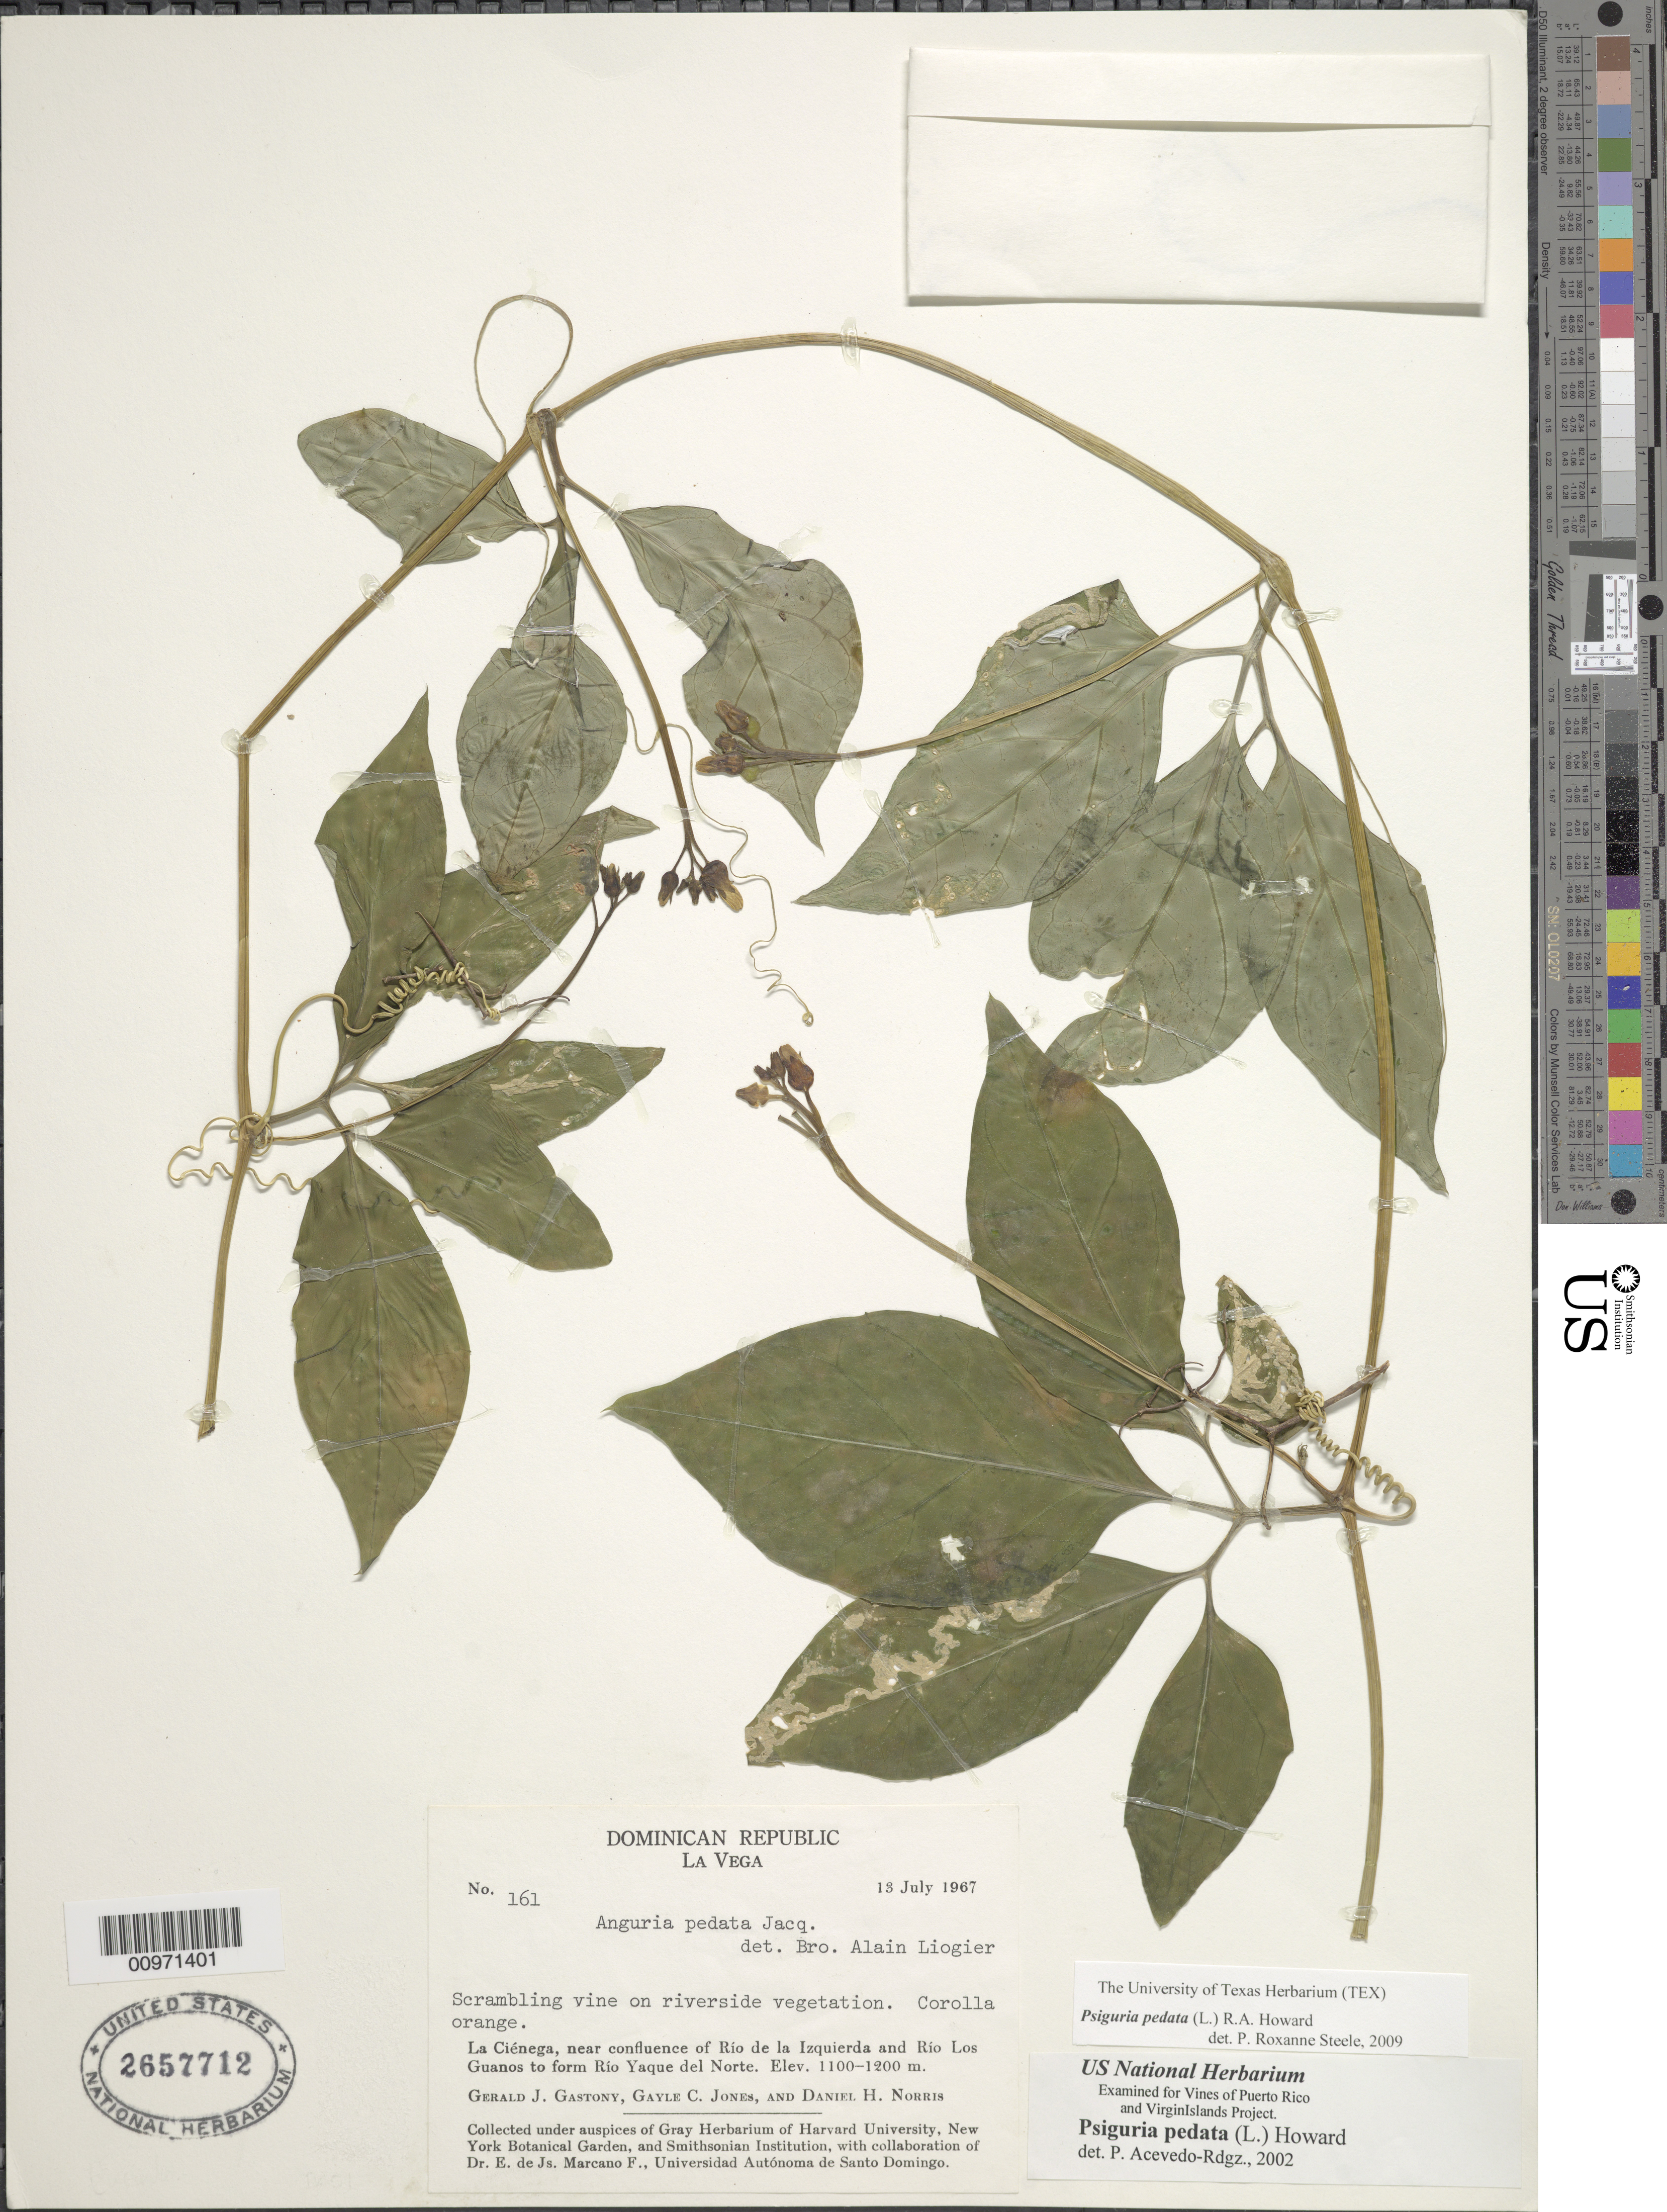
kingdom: Plantae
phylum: Tracheophyta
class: Magnoliopsida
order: Cucurbitales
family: Cucurbitaceae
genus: Psiguria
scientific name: Psiguria pedata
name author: (L.) R.A. Howard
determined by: Steele, P. R., (TEX)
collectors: G. Gastony, G. C. Jones & D. H. Norris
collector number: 161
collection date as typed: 13 Jul 1967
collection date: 1967-07-13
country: Dominican Republic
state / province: La Vega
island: Hispaniola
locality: La Ciénega, near confluence of Río de la Izauierda and Río Los Guanos to form Río Yaque del Norte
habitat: On riverside vegetation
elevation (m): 1100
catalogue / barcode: US 2657712